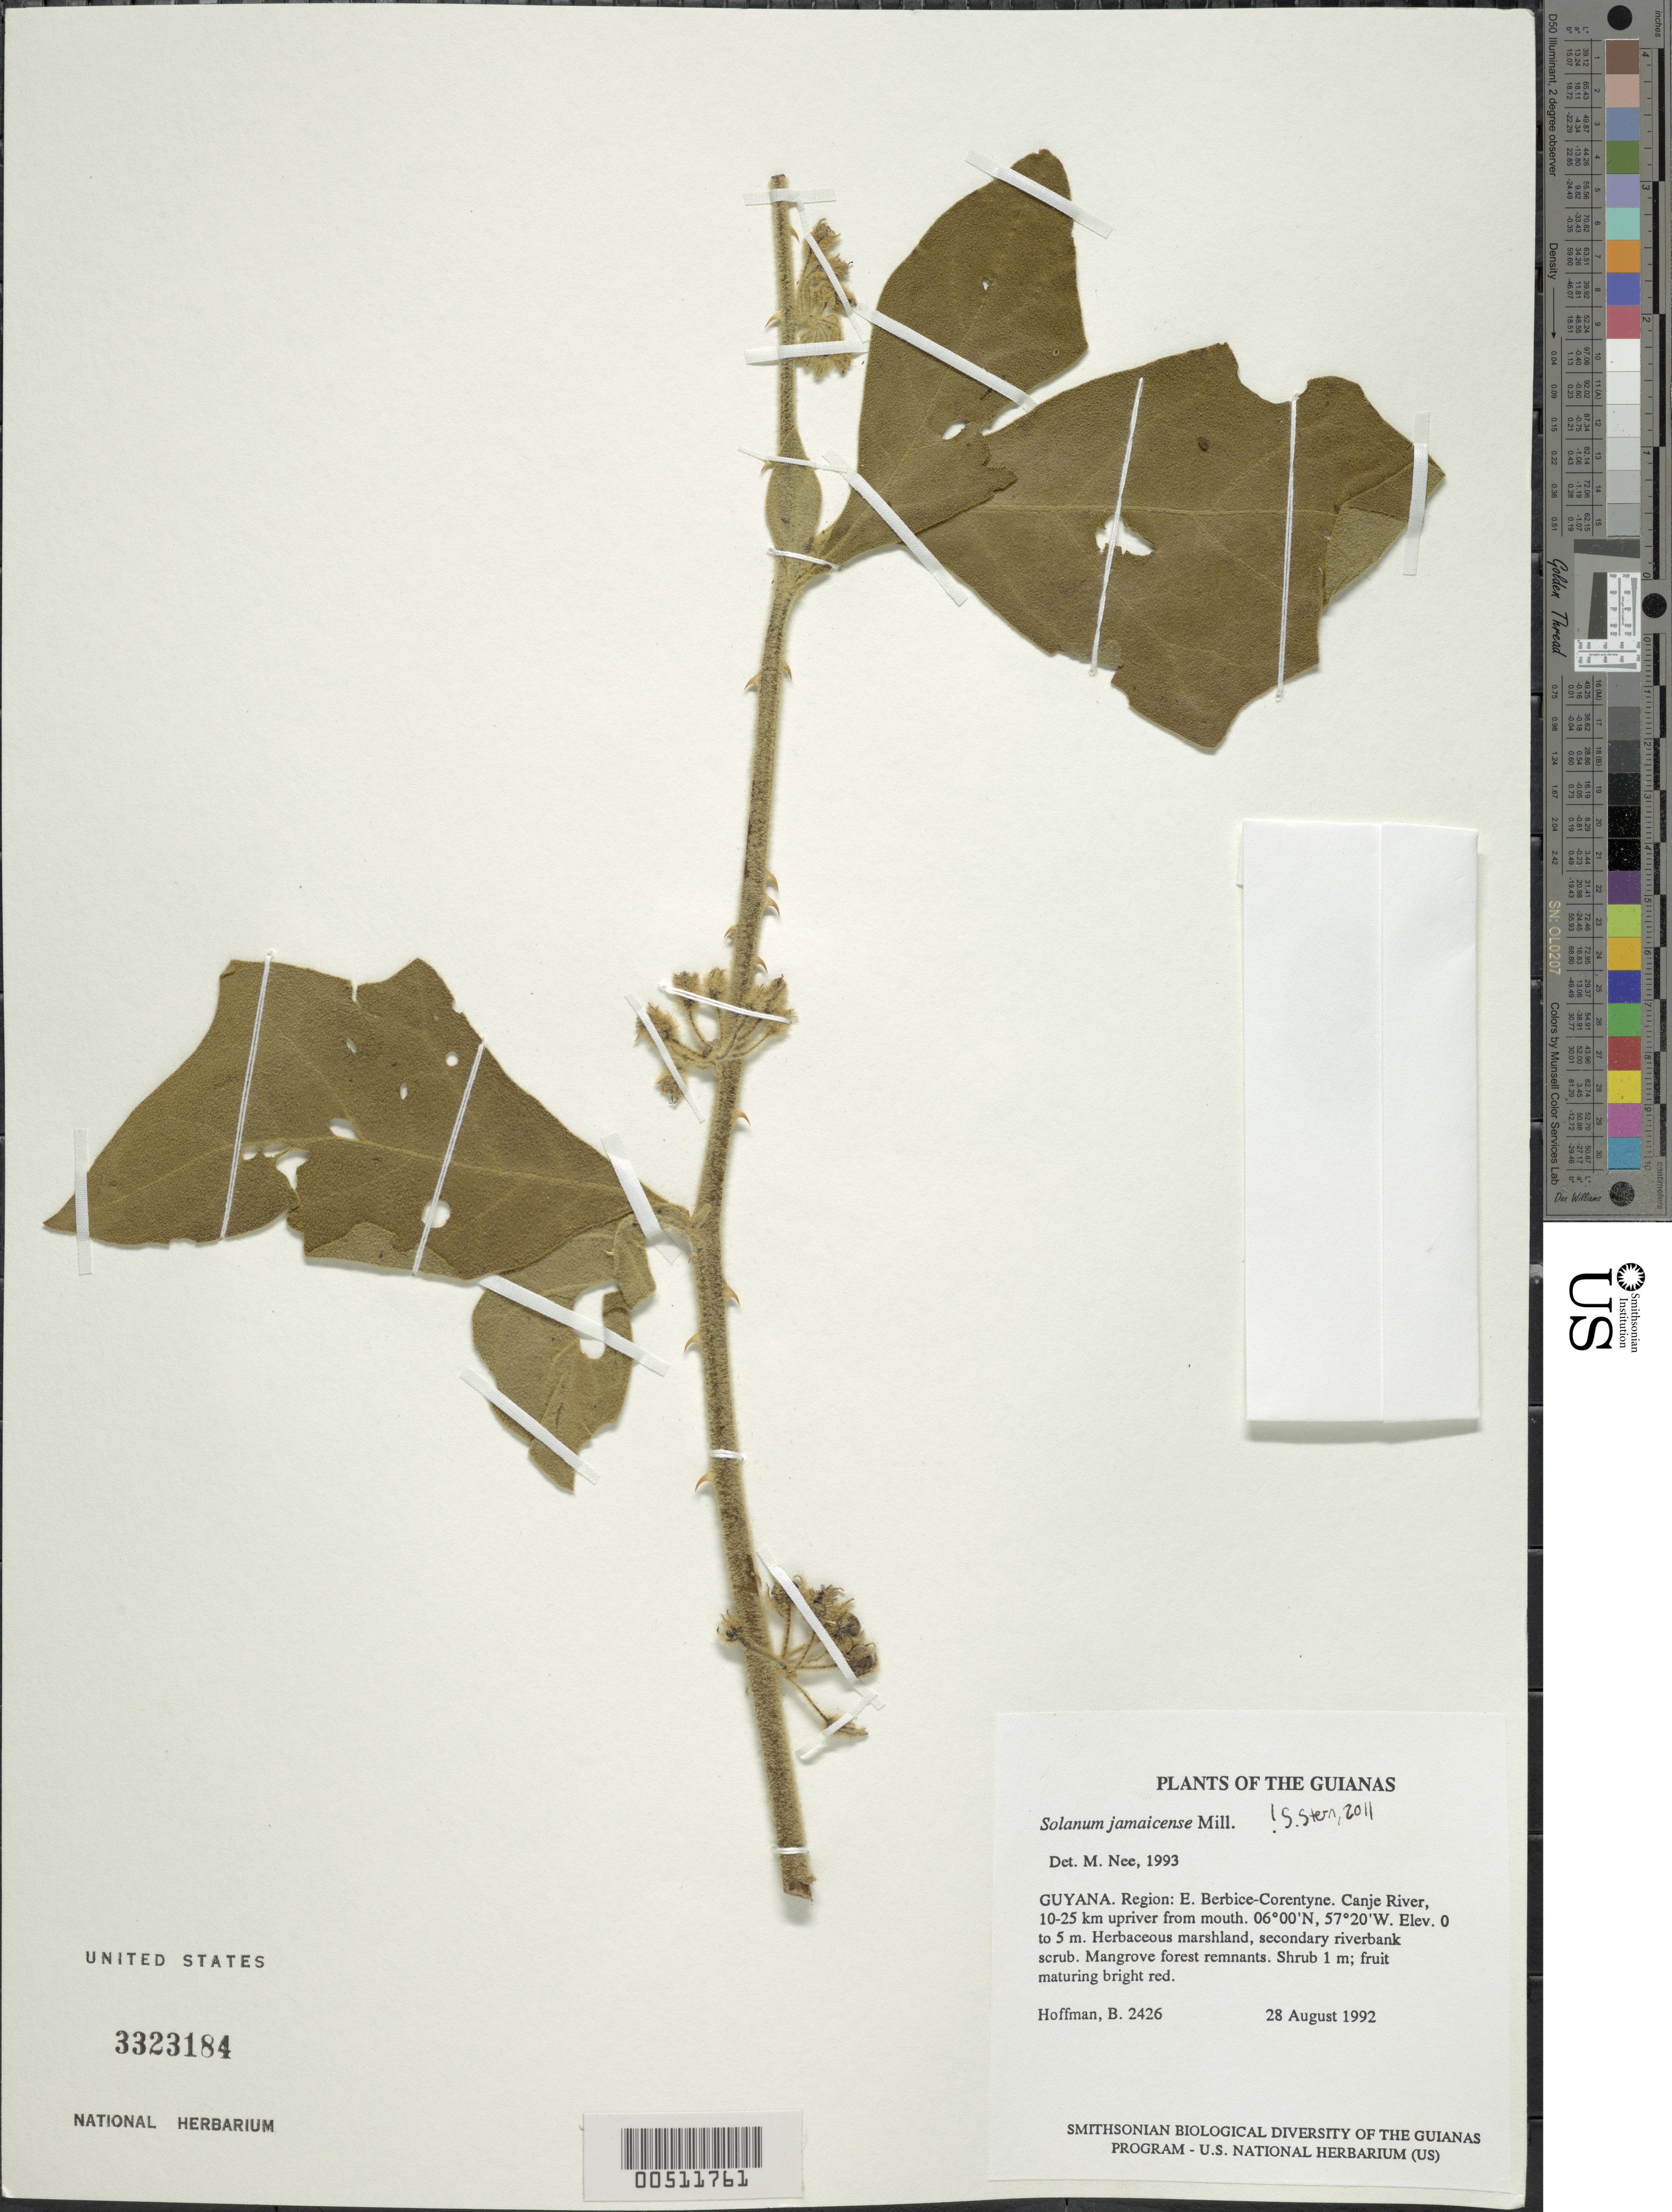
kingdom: Plantae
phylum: Tracheophyta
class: Magnoliopsida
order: Solanales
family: Solanaceae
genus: Solanum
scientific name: Solanum jamaicense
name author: Mill.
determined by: Nee, Michael H.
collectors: B. Hoffman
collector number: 2426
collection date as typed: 8 Aug 1992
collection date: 1992-08-28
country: Guyana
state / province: E. Berbice-Corentyne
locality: Canje River, 10-25 km upriver from mouth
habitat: Herbaceous marshland, secondary riverbank scrub. Mangrove forest remnants.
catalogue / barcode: US 3323184